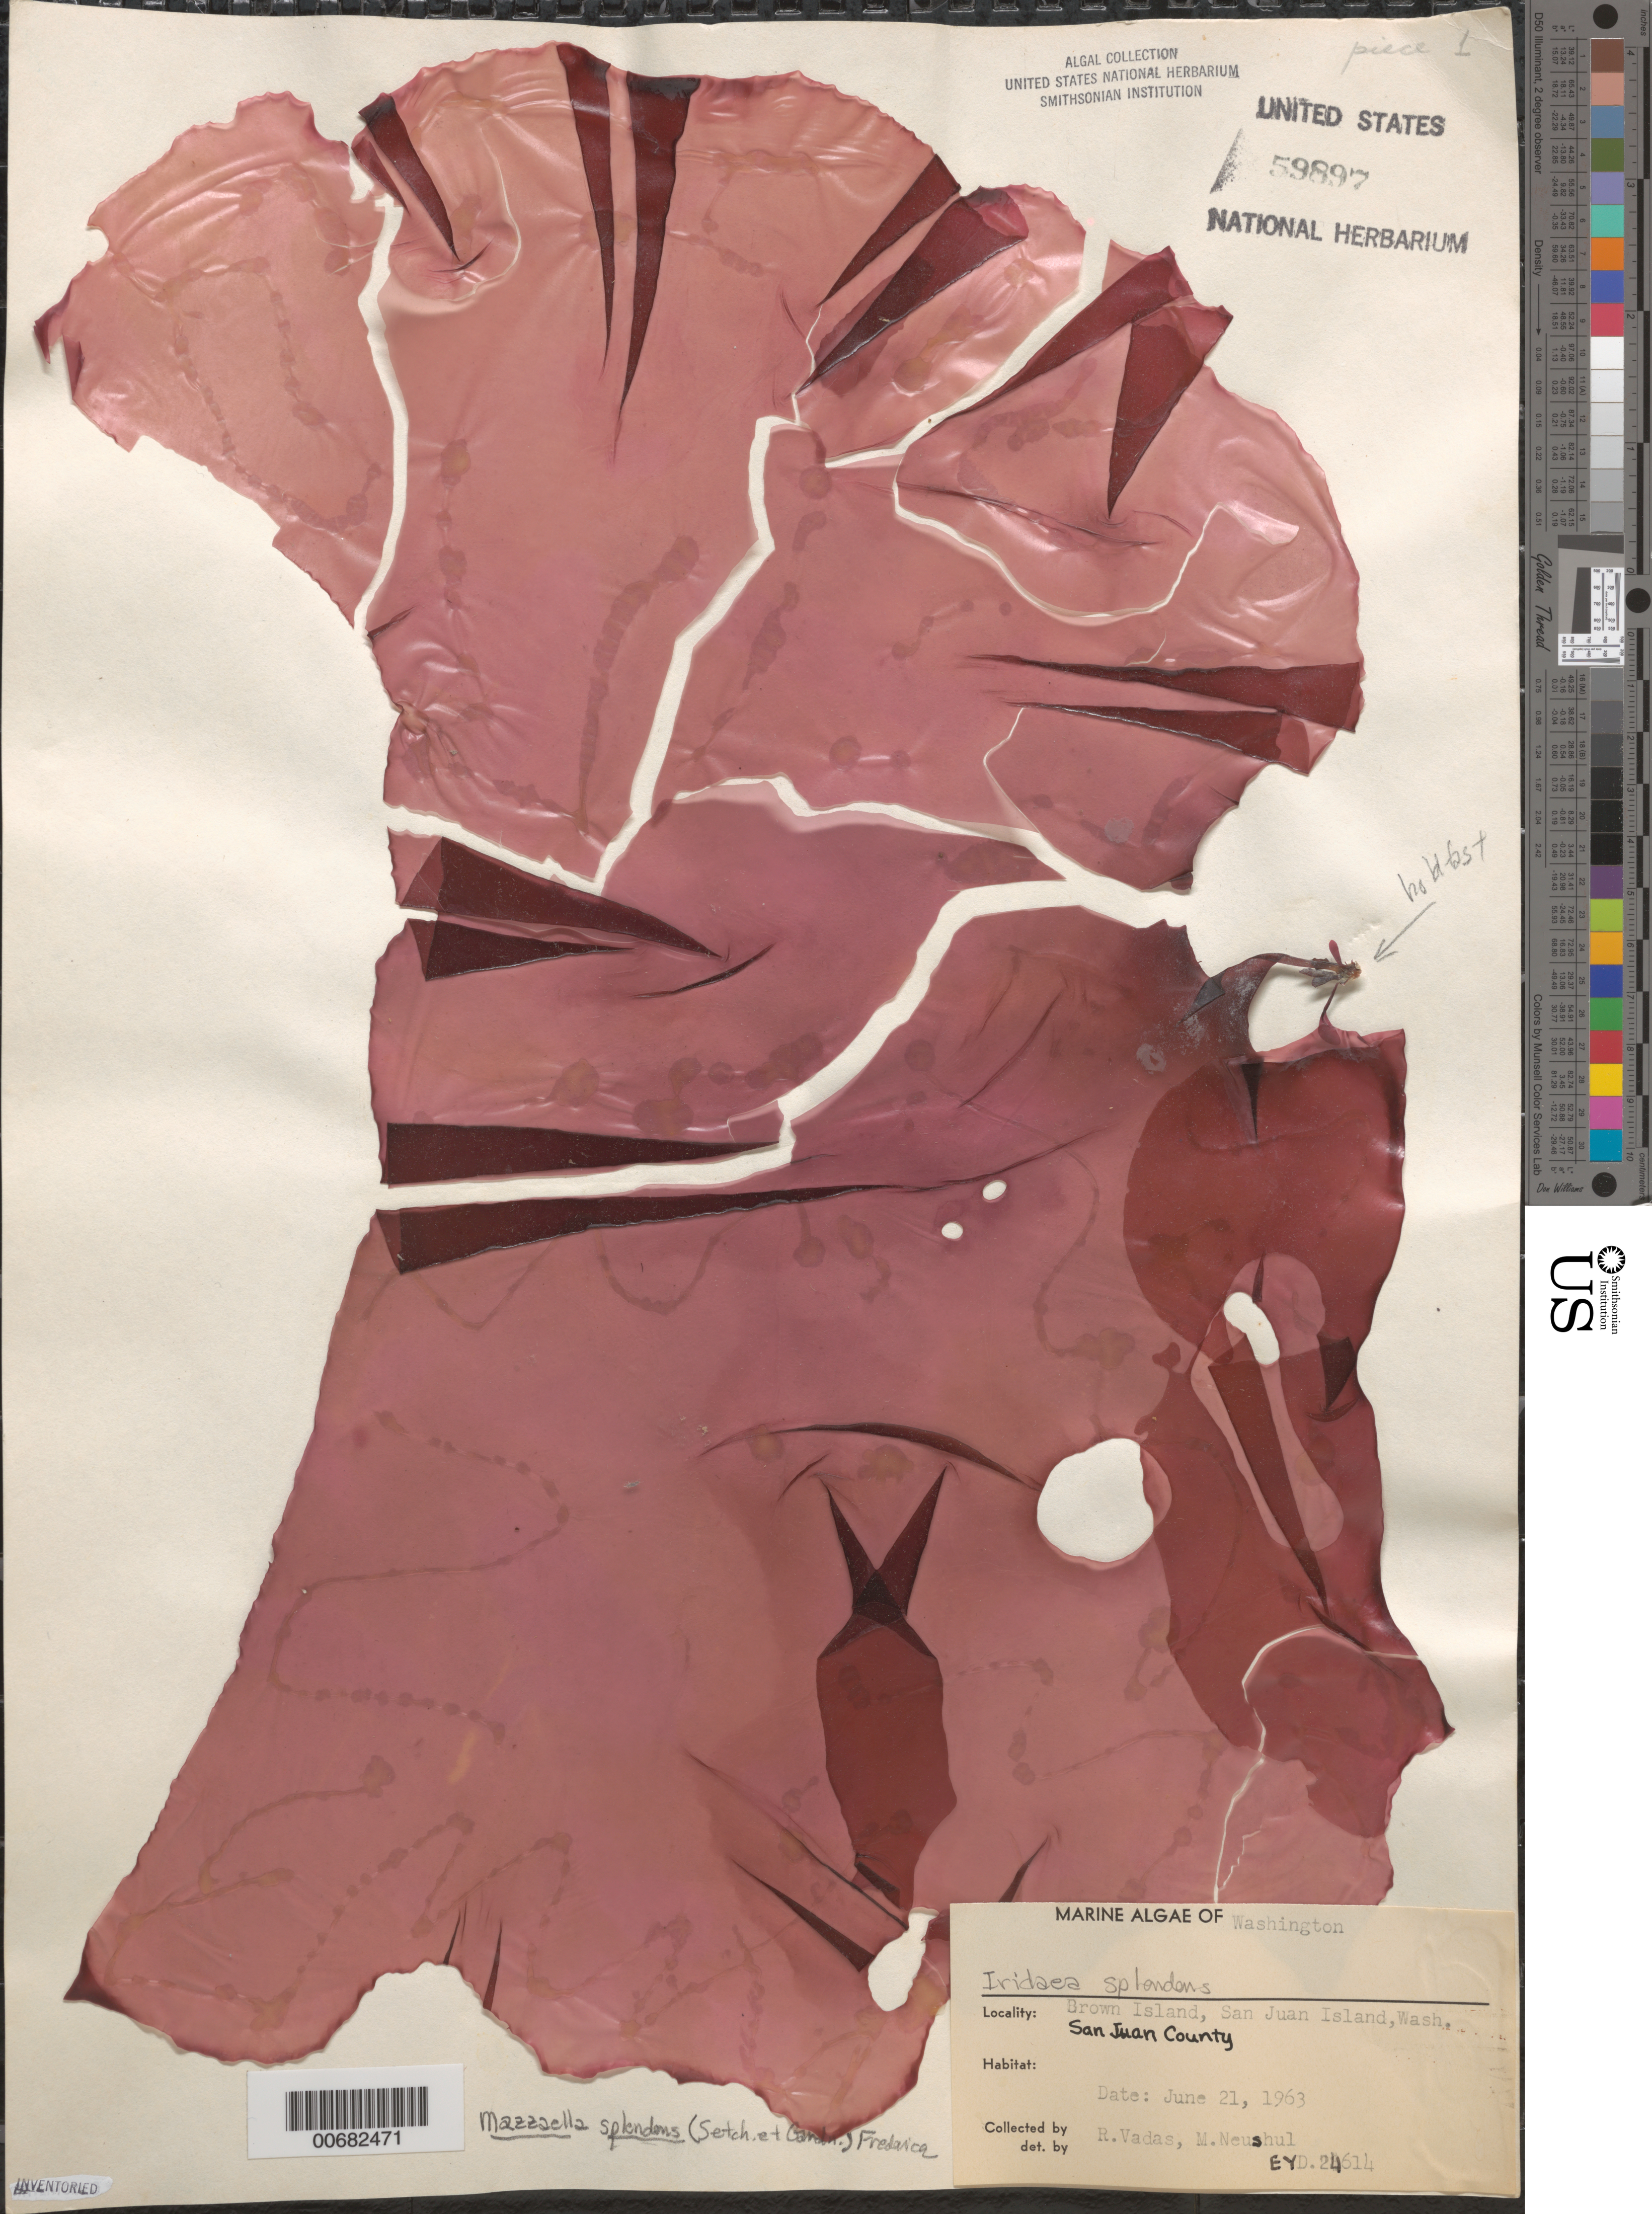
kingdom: Plantae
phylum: Rhodophyta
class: Florideophyceae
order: Gigartinales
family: Gigartinaceae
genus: Mazzaella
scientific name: Mazzaella splendens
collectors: R. Vadas & M. Neushul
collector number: EYD 24614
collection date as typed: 21 Jun 1963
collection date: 1963-06-21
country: United States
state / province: Washington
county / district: San Juan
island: San Juan Island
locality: Brown Island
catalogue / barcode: US 59897